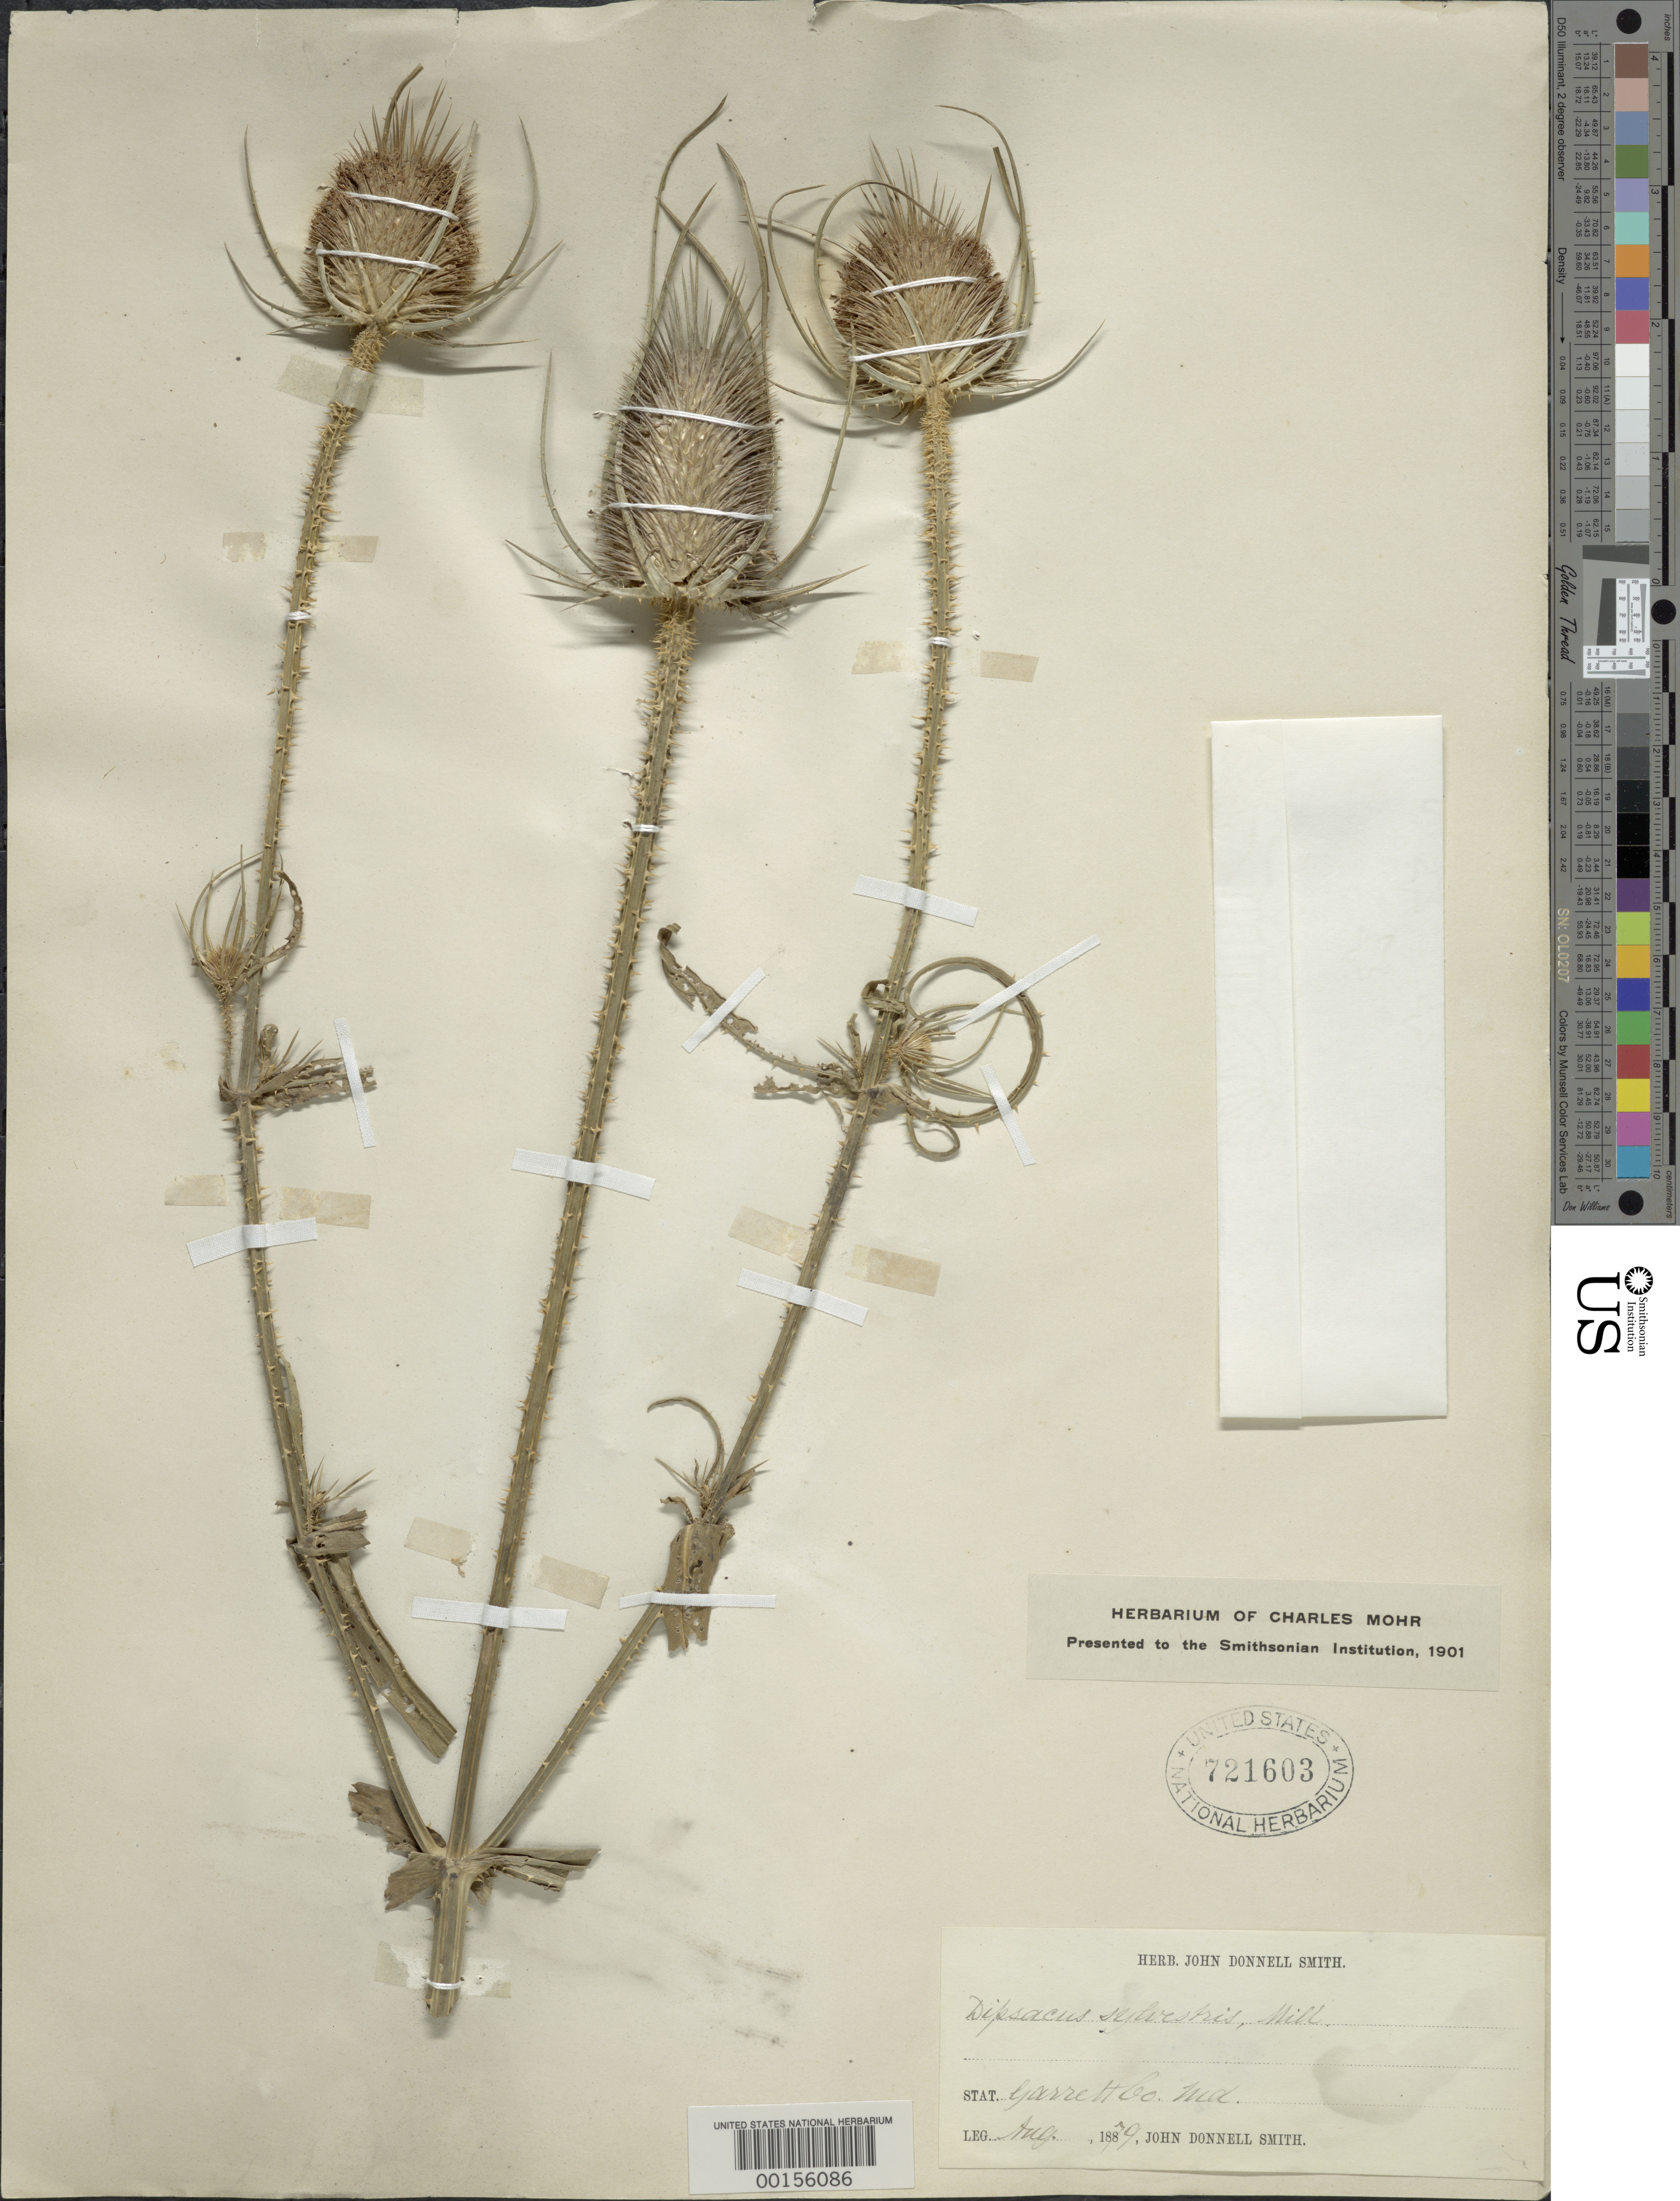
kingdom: Plantae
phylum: Tracheophyta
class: Magnoliopsida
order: Dipsacales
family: Caprifoliaceae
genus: Dipsacus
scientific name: Dipsacus sylvestris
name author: Huds.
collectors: J. Donnell Smith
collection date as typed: Aug 1879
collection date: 1879-08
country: United States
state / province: Maryland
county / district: Garrett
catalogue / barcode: US 721603